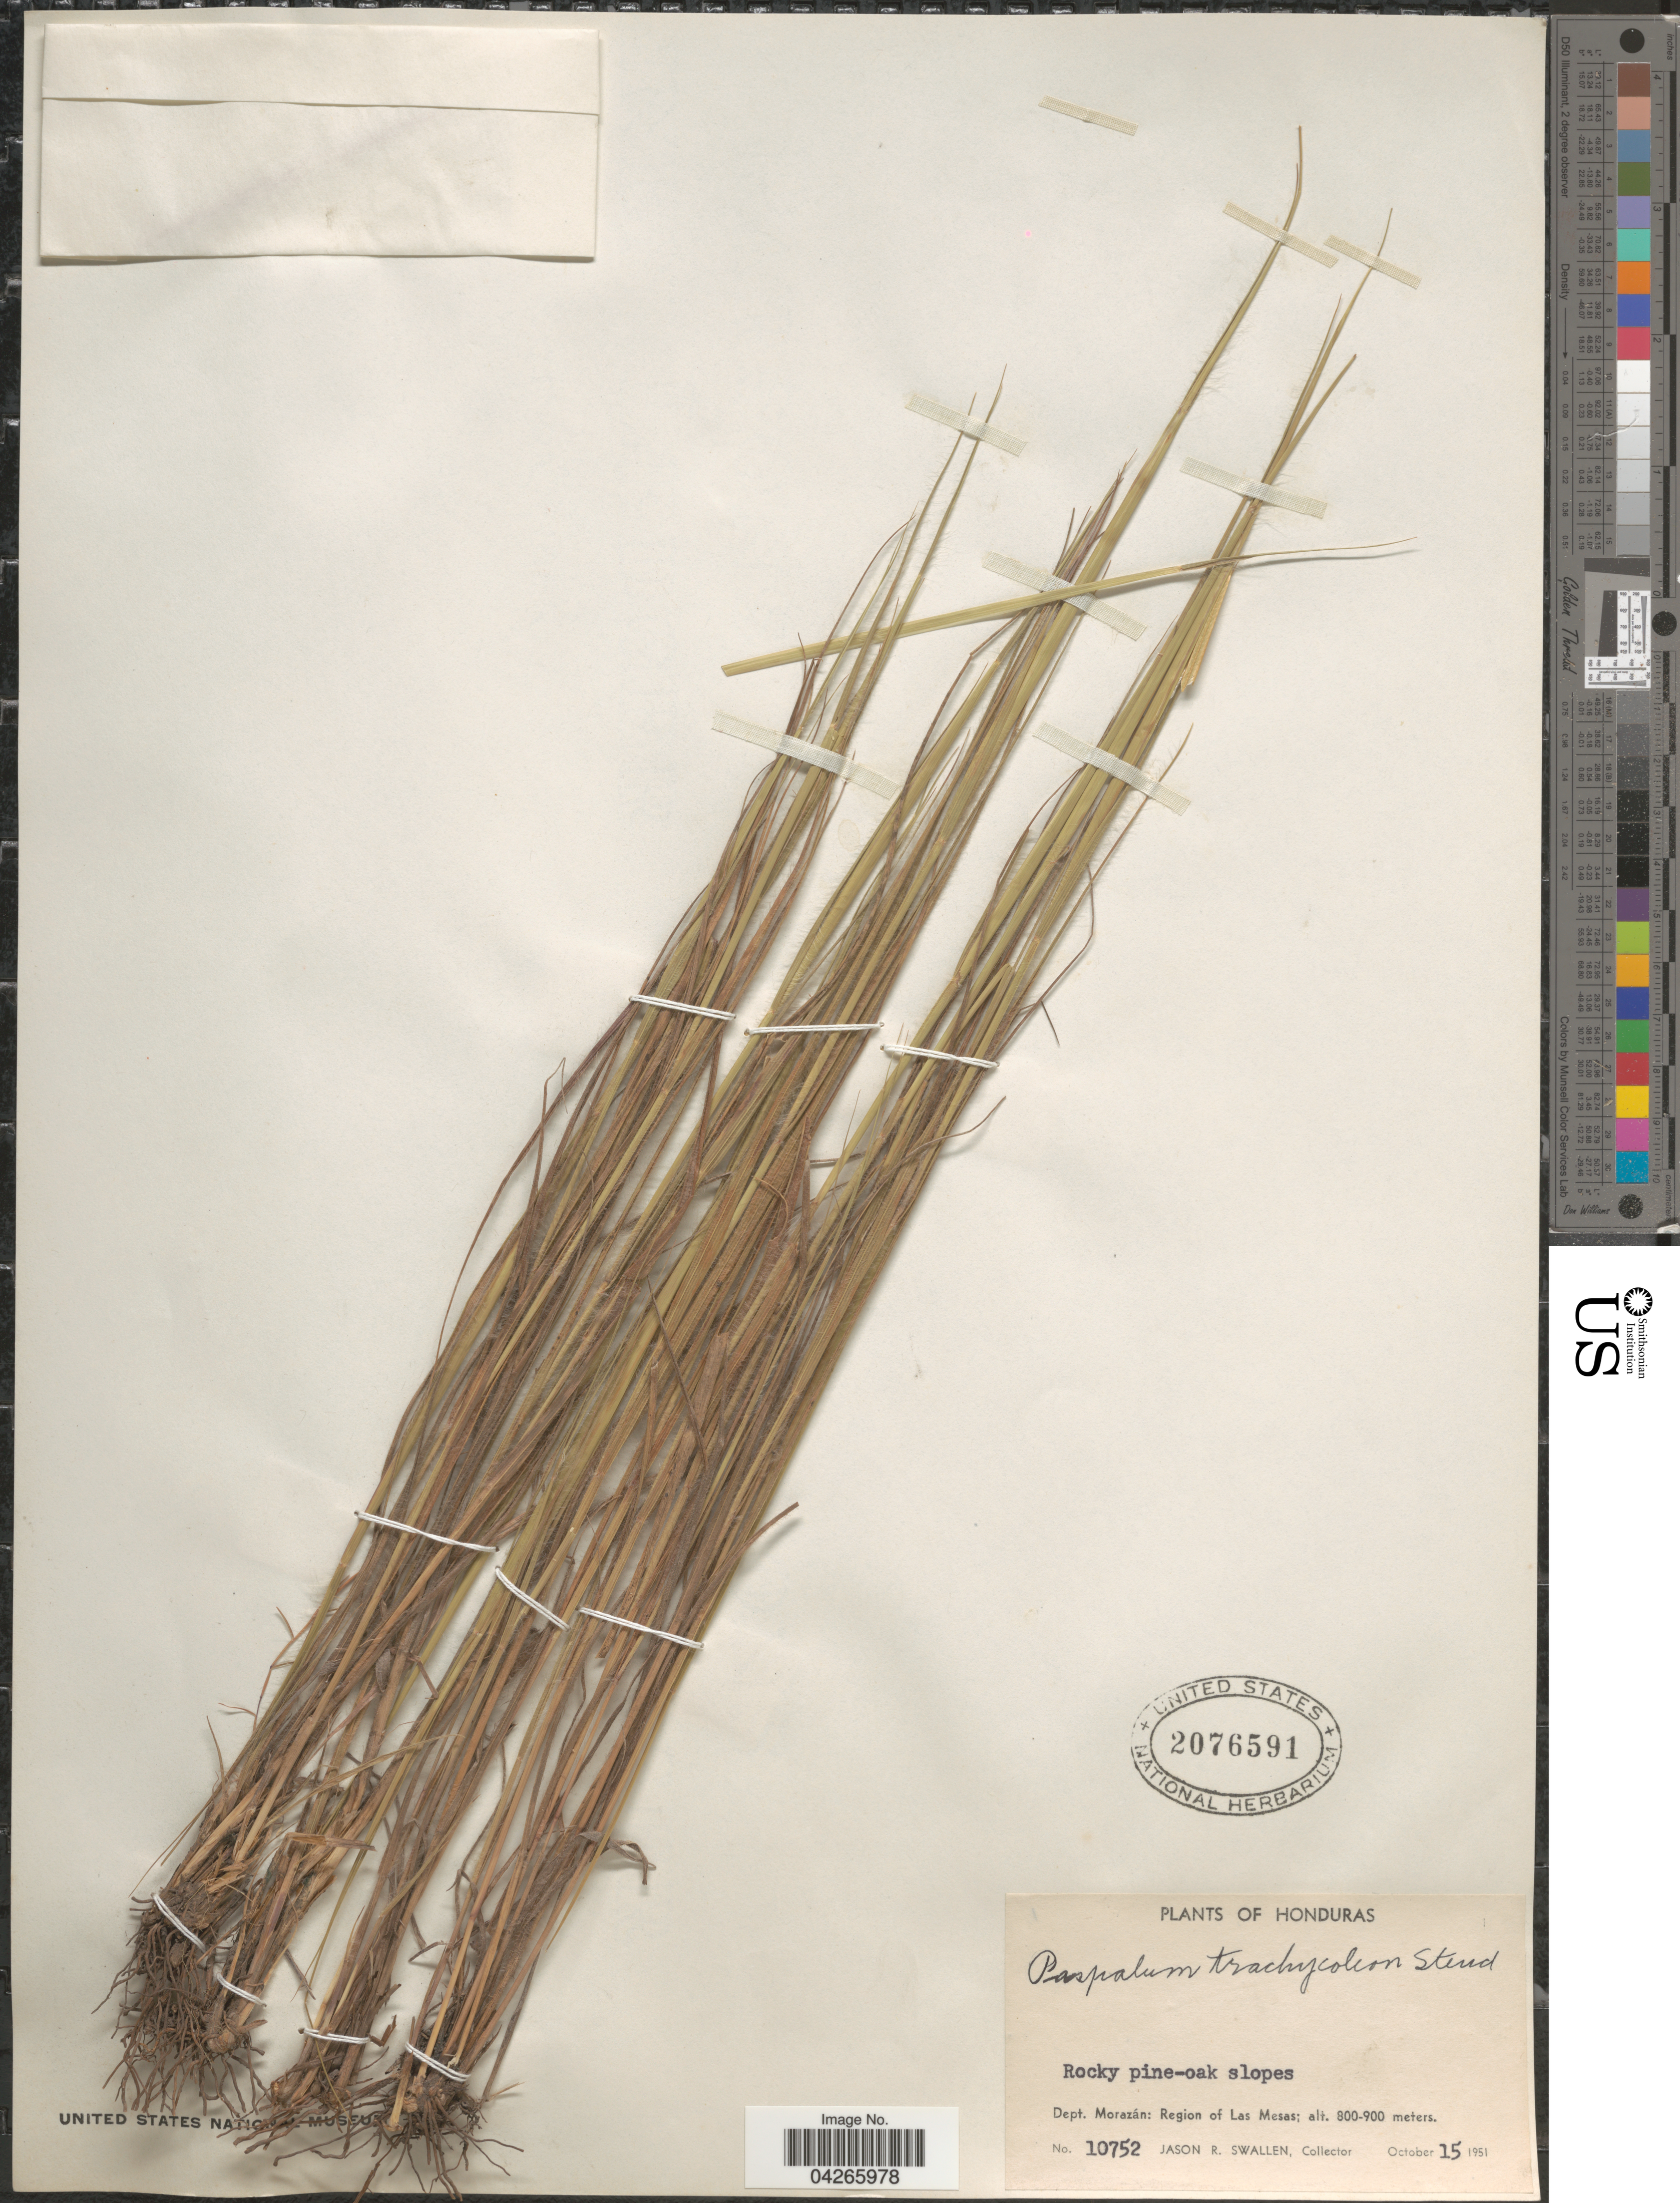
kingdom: Plantae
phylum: Tracheophyta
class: Liliopsida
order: Poales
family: Poaceae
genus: Paspalum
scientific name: Paspalum trachycoleon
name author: Steud.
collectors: J. R. Swallen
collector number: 10752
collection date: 1951-10-15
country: Honduras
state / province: Fco. Morazán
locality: Dept. Morazán: Region of Las Mesas.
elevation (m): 800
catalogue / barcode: US 2076591